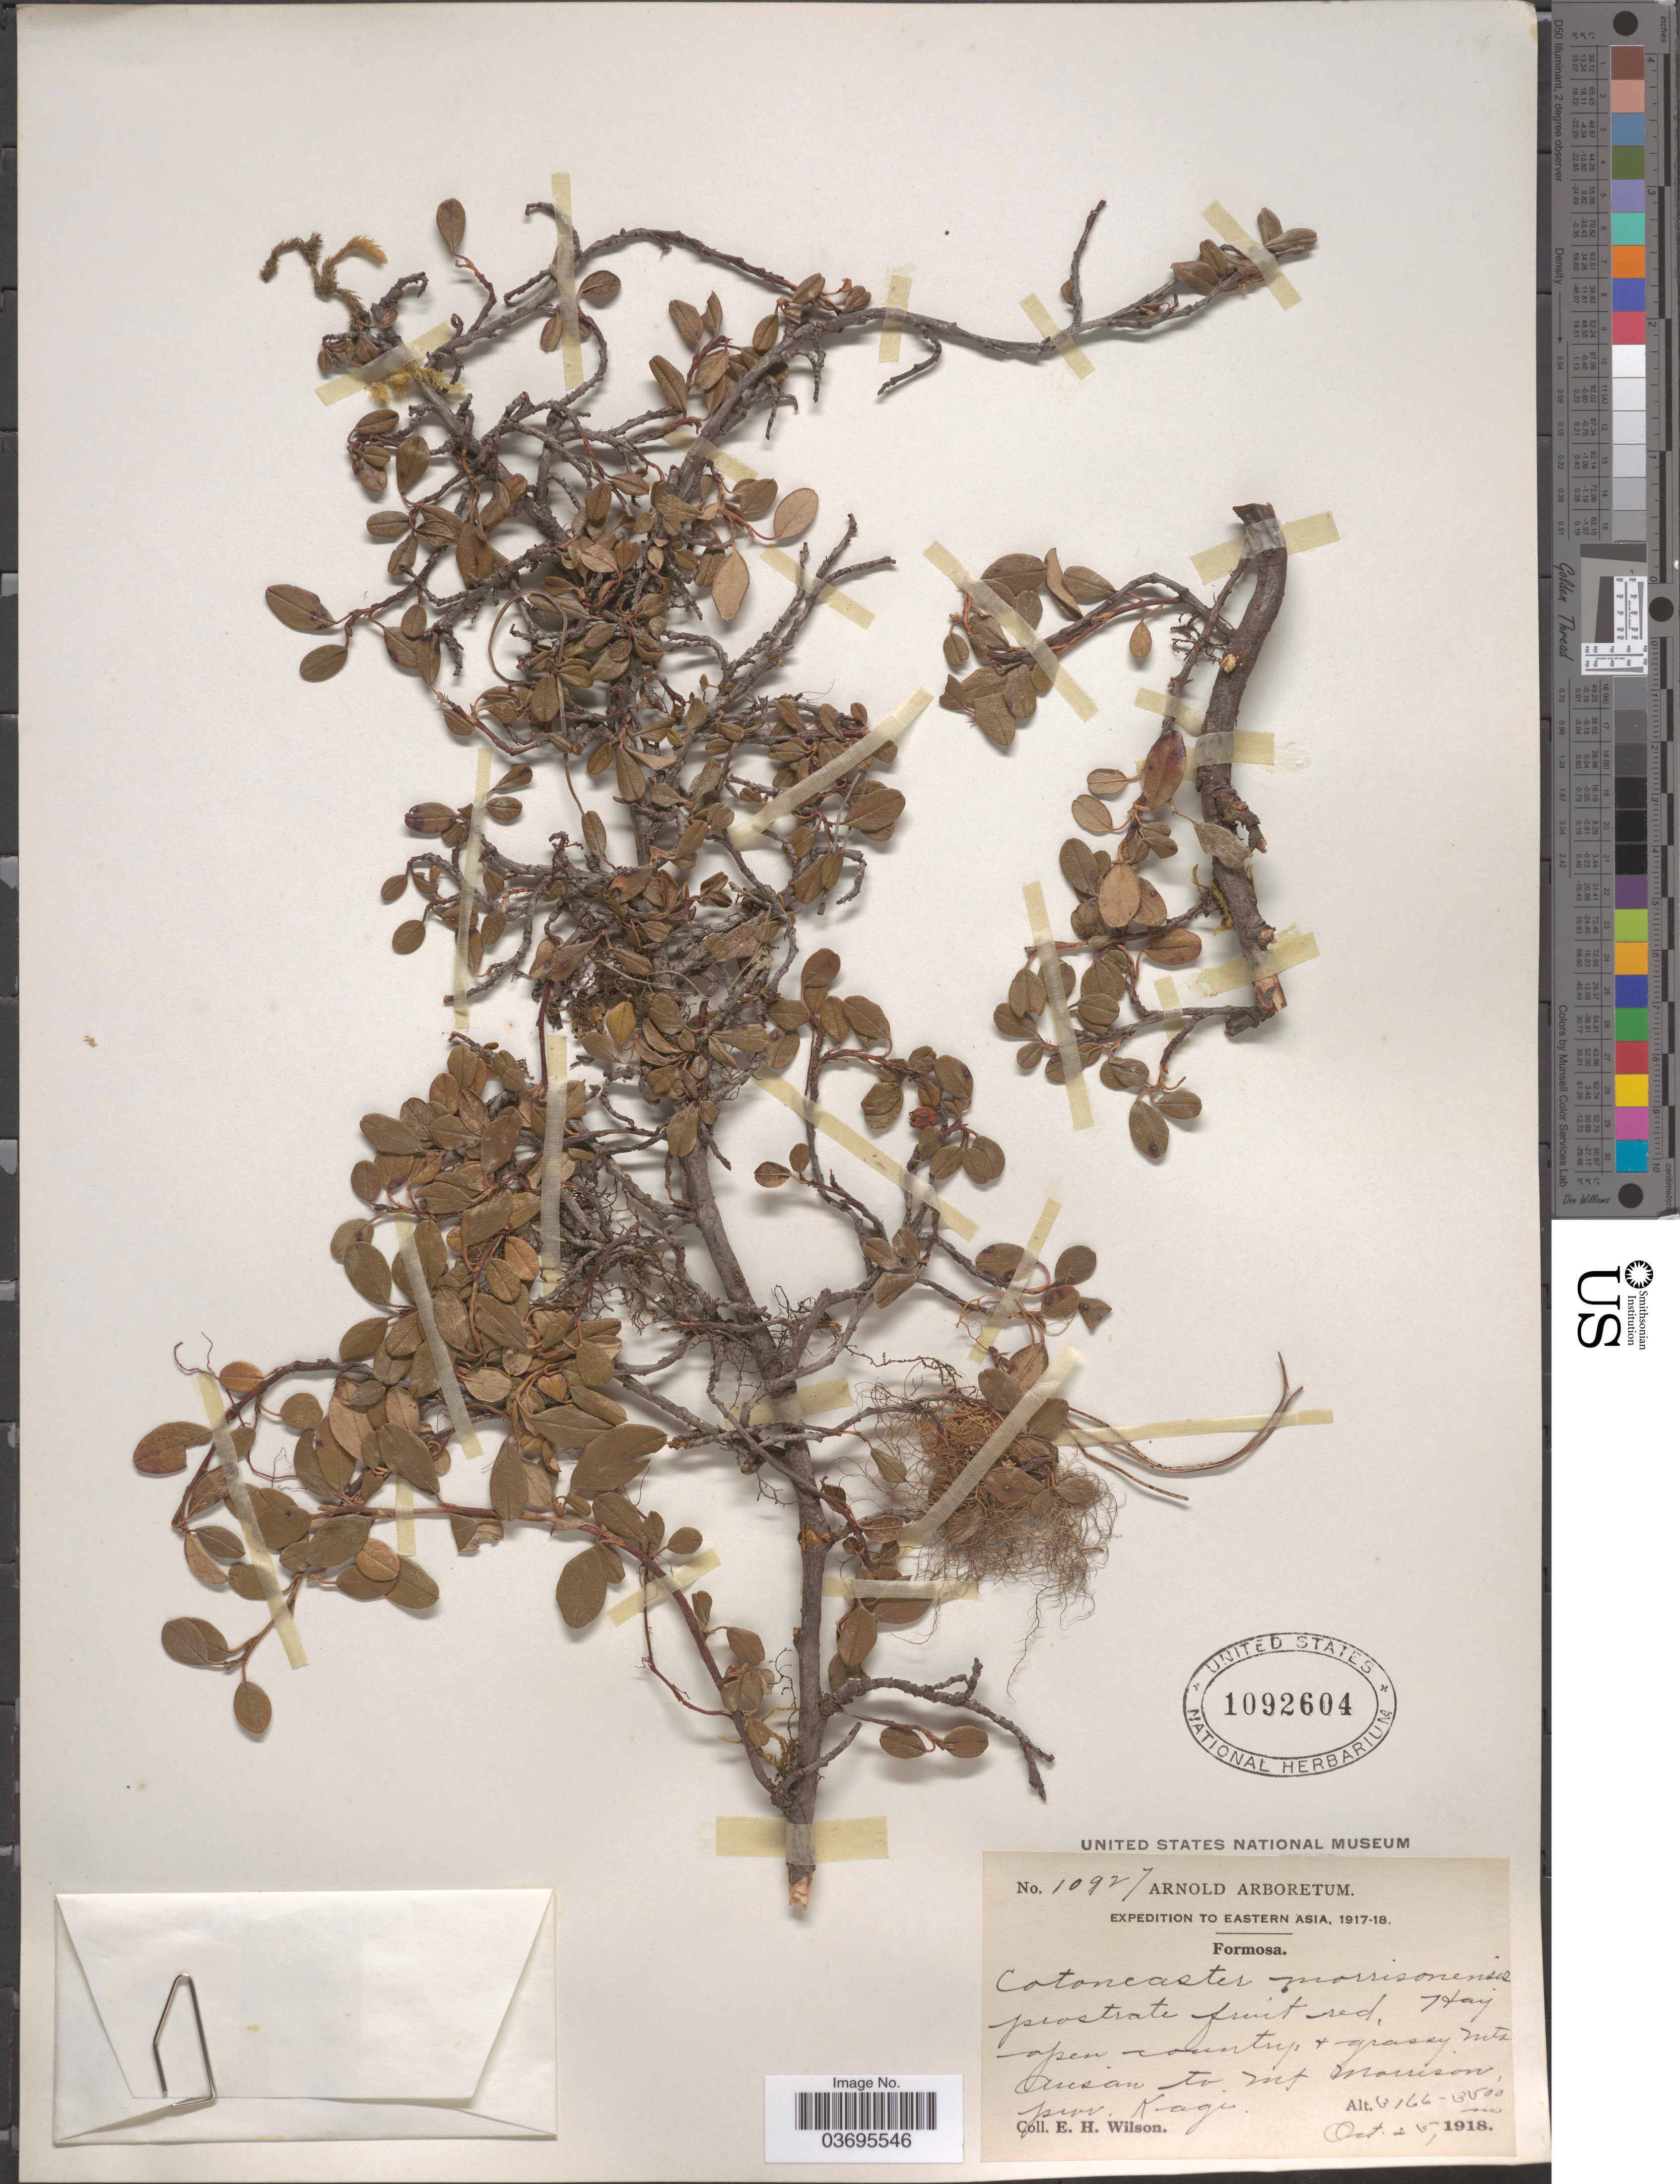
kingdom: Plantae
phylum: Tracheophyta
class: Magnoliopsida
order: Rosales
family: Rosaceae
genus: Cotoneaster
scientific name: Cotoneaster morrisonensis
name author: Hayata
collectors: E. Wilson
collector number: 10927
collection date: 1918-10-25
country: Taiwan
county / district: Chiayi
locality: Formosa. Open country & grassy mts. Arisan to Mt Morrison, prov. Kagi.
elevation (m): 3166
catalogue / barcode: US 1092604